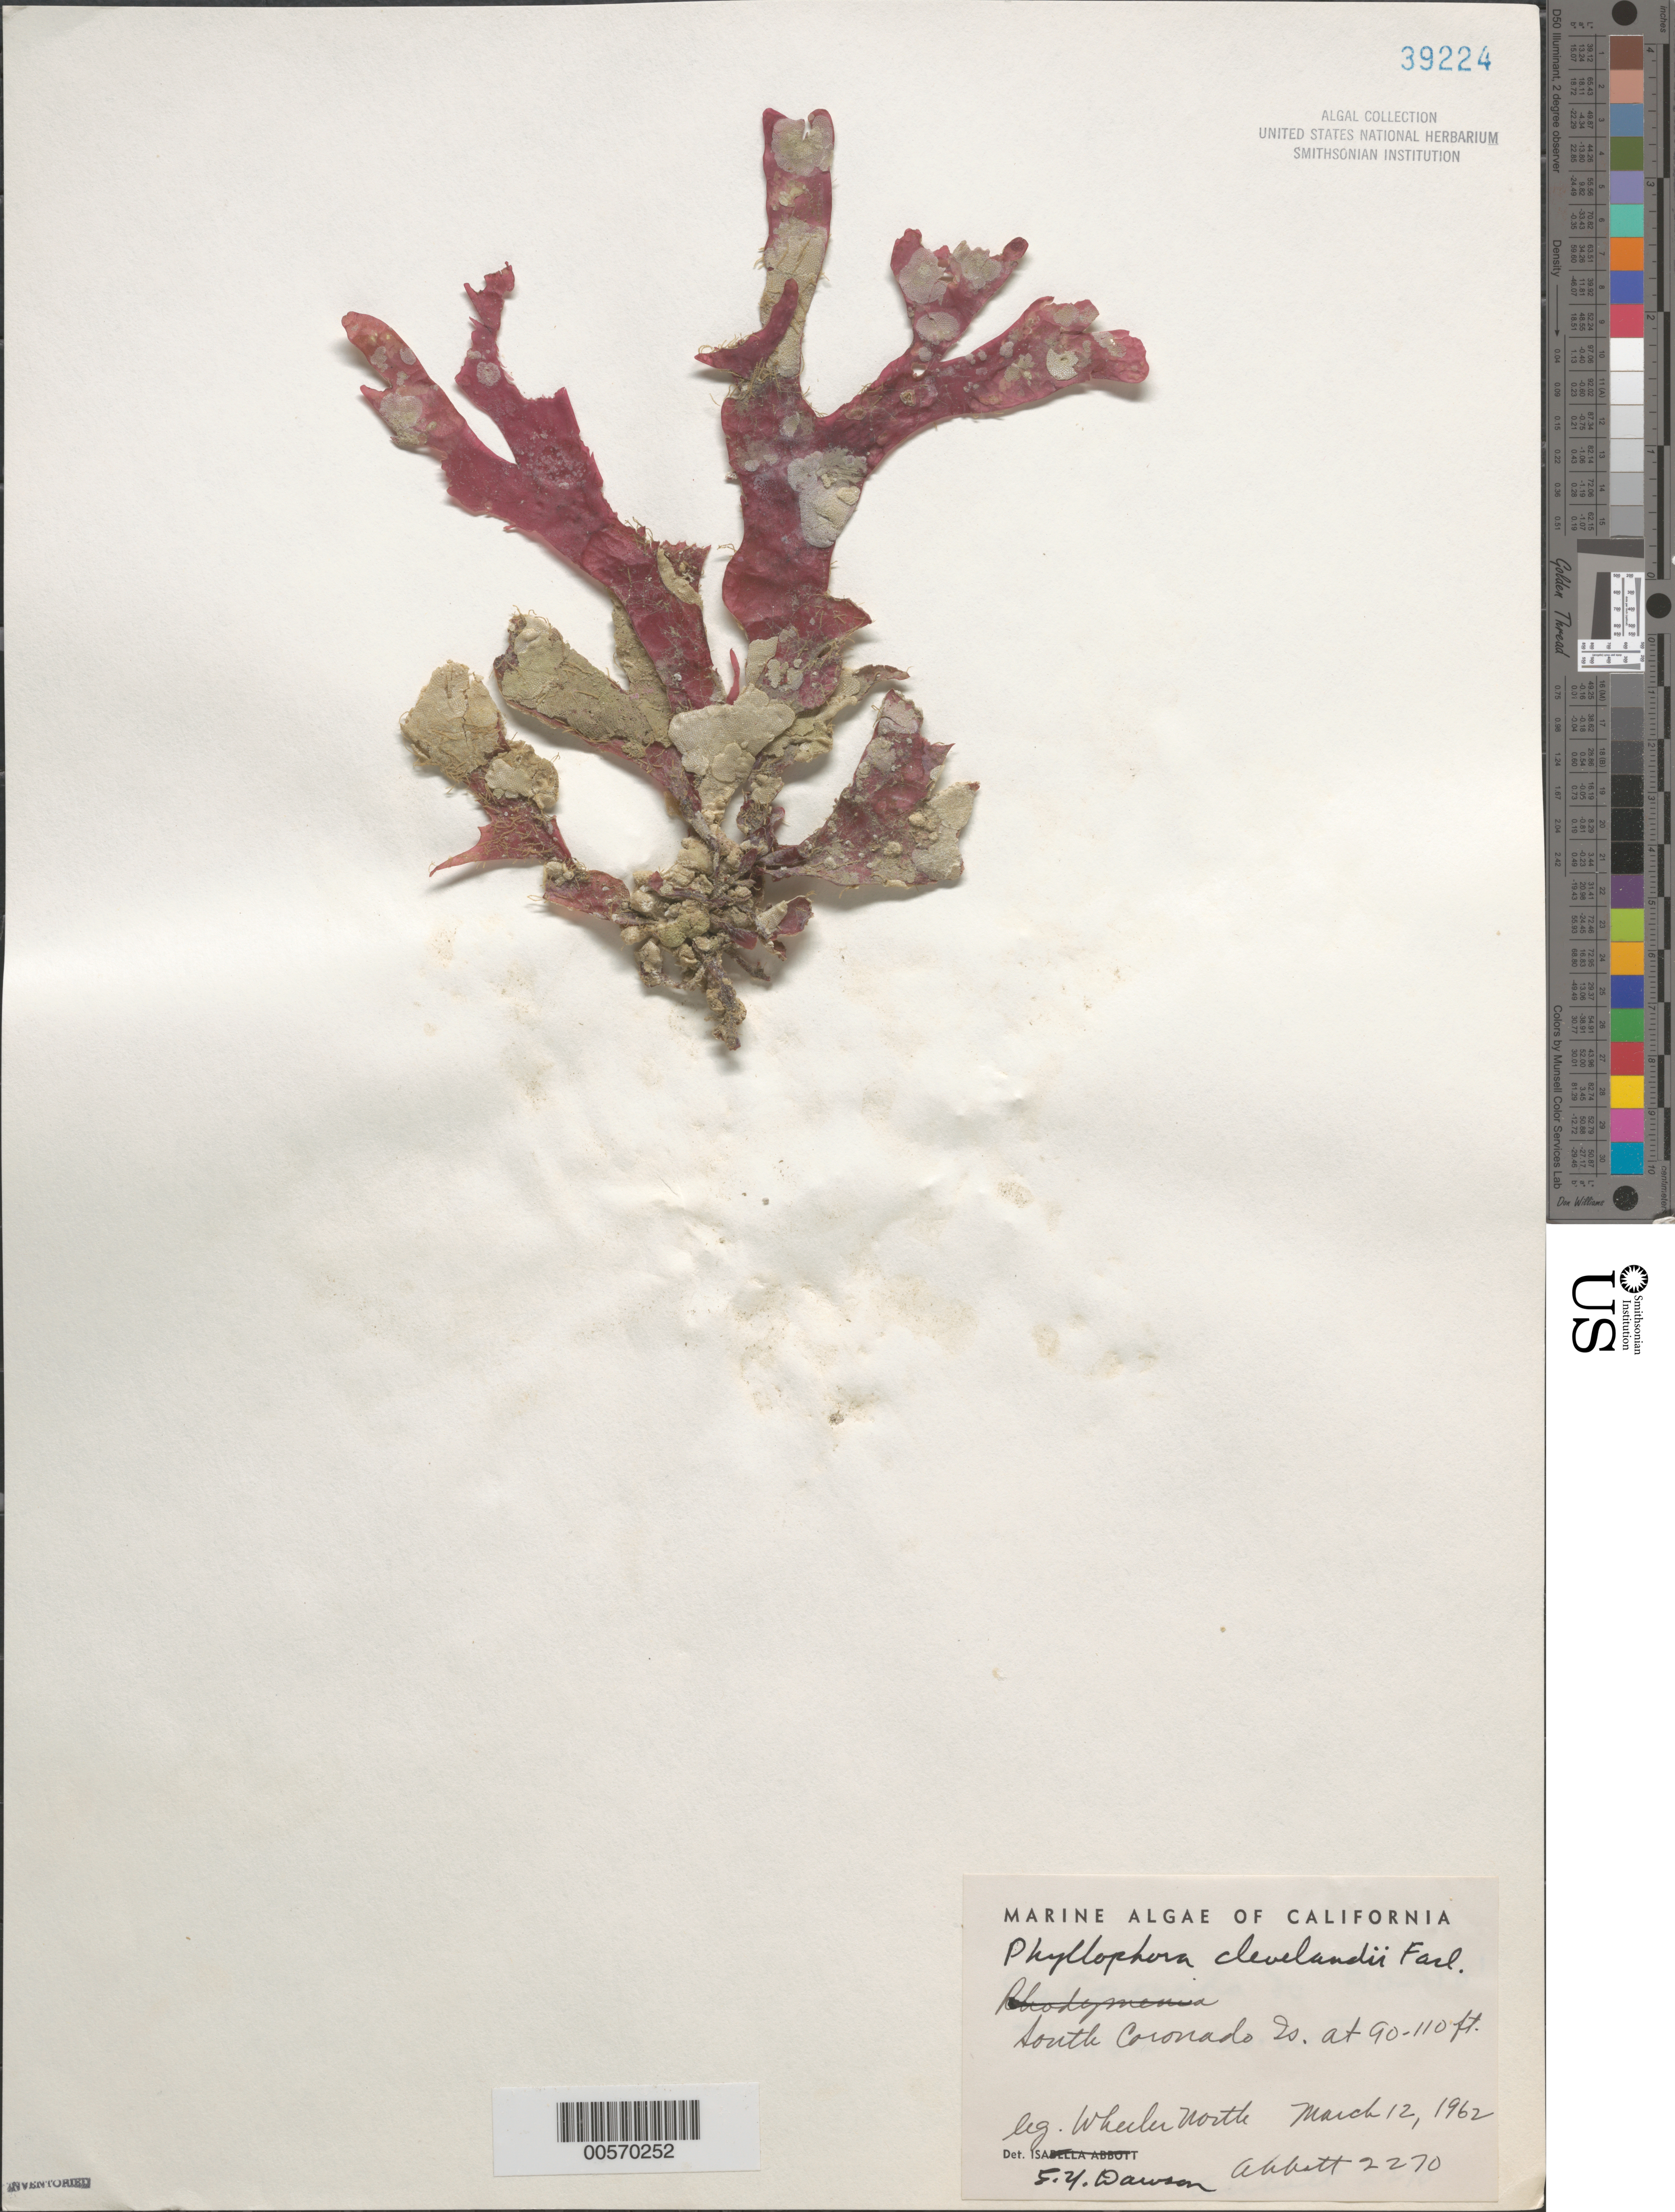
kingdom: Plantae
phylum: Rhodophyta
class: Florideophyceae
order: Gigartinales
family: Phyllophoraceae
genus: Ozophora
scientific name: Ozophora clevelandii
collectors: W. North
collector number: IAA 2270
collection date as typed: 12 Mar 1962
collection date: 1962-03-12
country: Mexico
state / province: Baja California Norte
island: Isla Coronado del Sur (South Coronado l.)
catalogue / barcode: US 39224